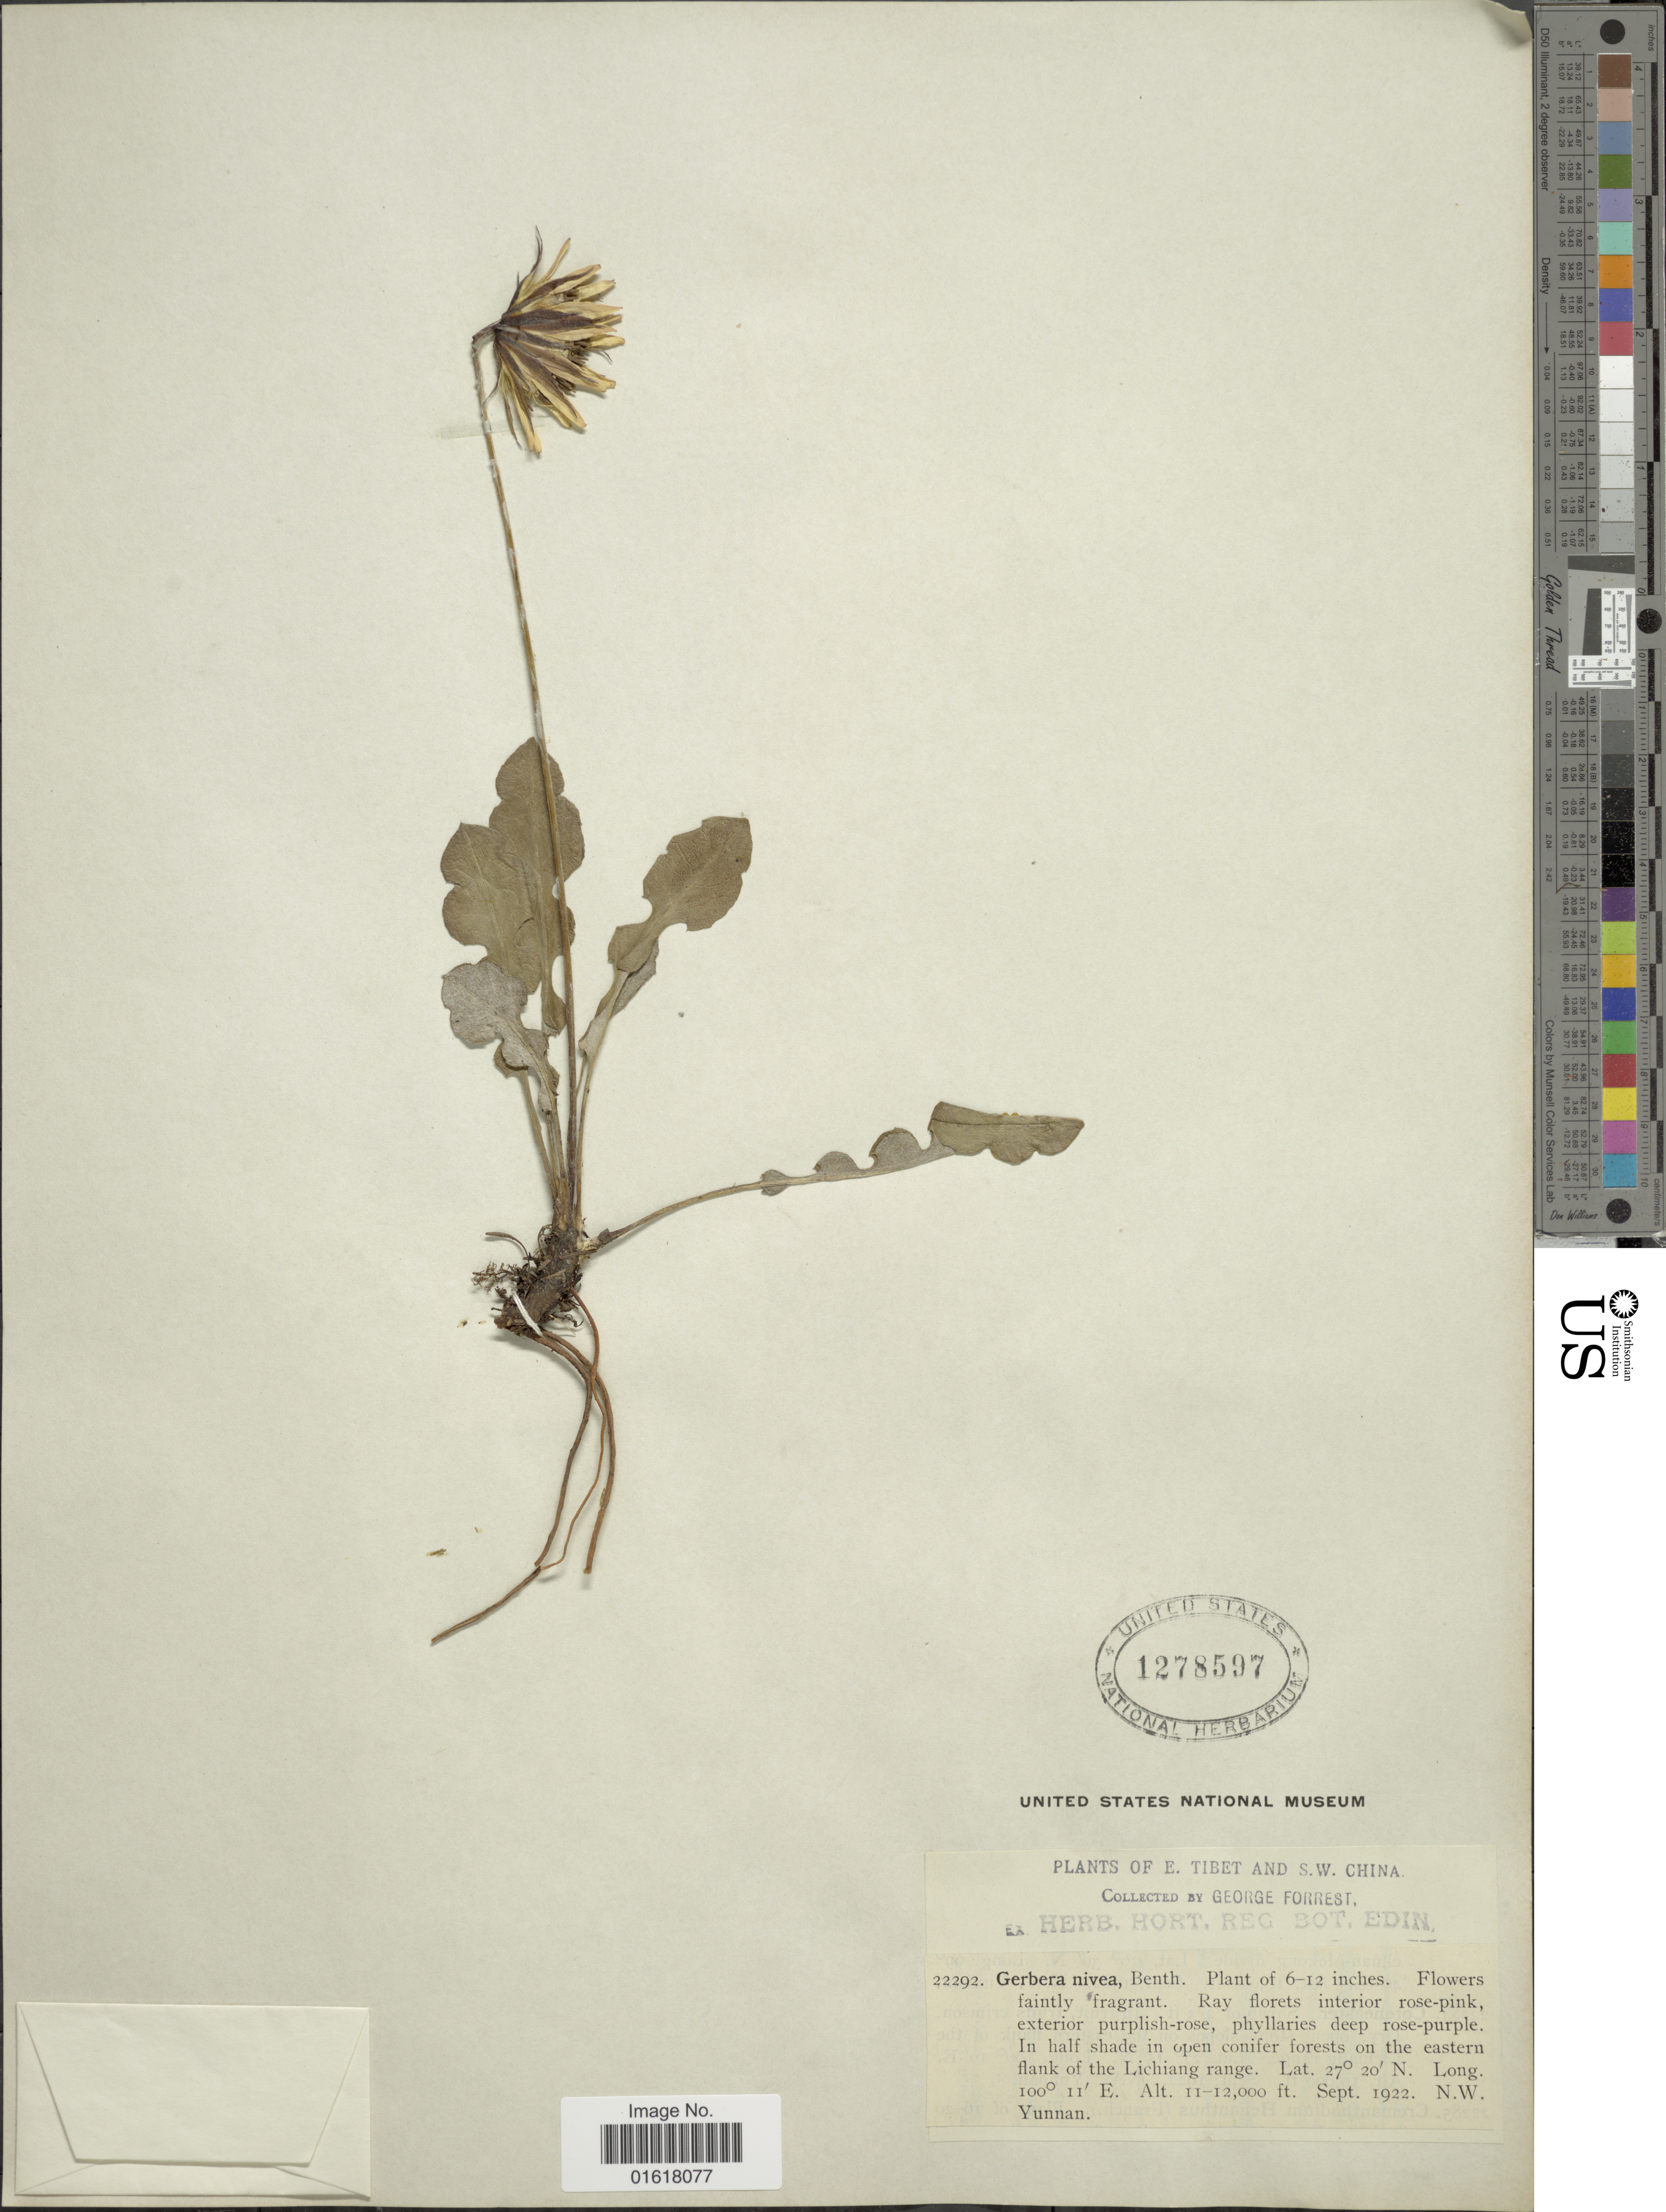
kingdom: Plantae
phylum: Tracheophyta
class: Magnoliopsida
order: Asterales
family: Asteraceae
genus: Gerbera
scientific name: Gerbera nivea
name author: (DC.) Sch. Bip.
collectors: G. Forrest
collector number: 22292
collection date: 1922-09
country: China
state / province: Yunnan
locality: E. Tibet and S.W. China. on the eastern flank of the Lichiang range. N.W. Yunnan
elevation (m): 3353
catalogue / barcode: US 1278597